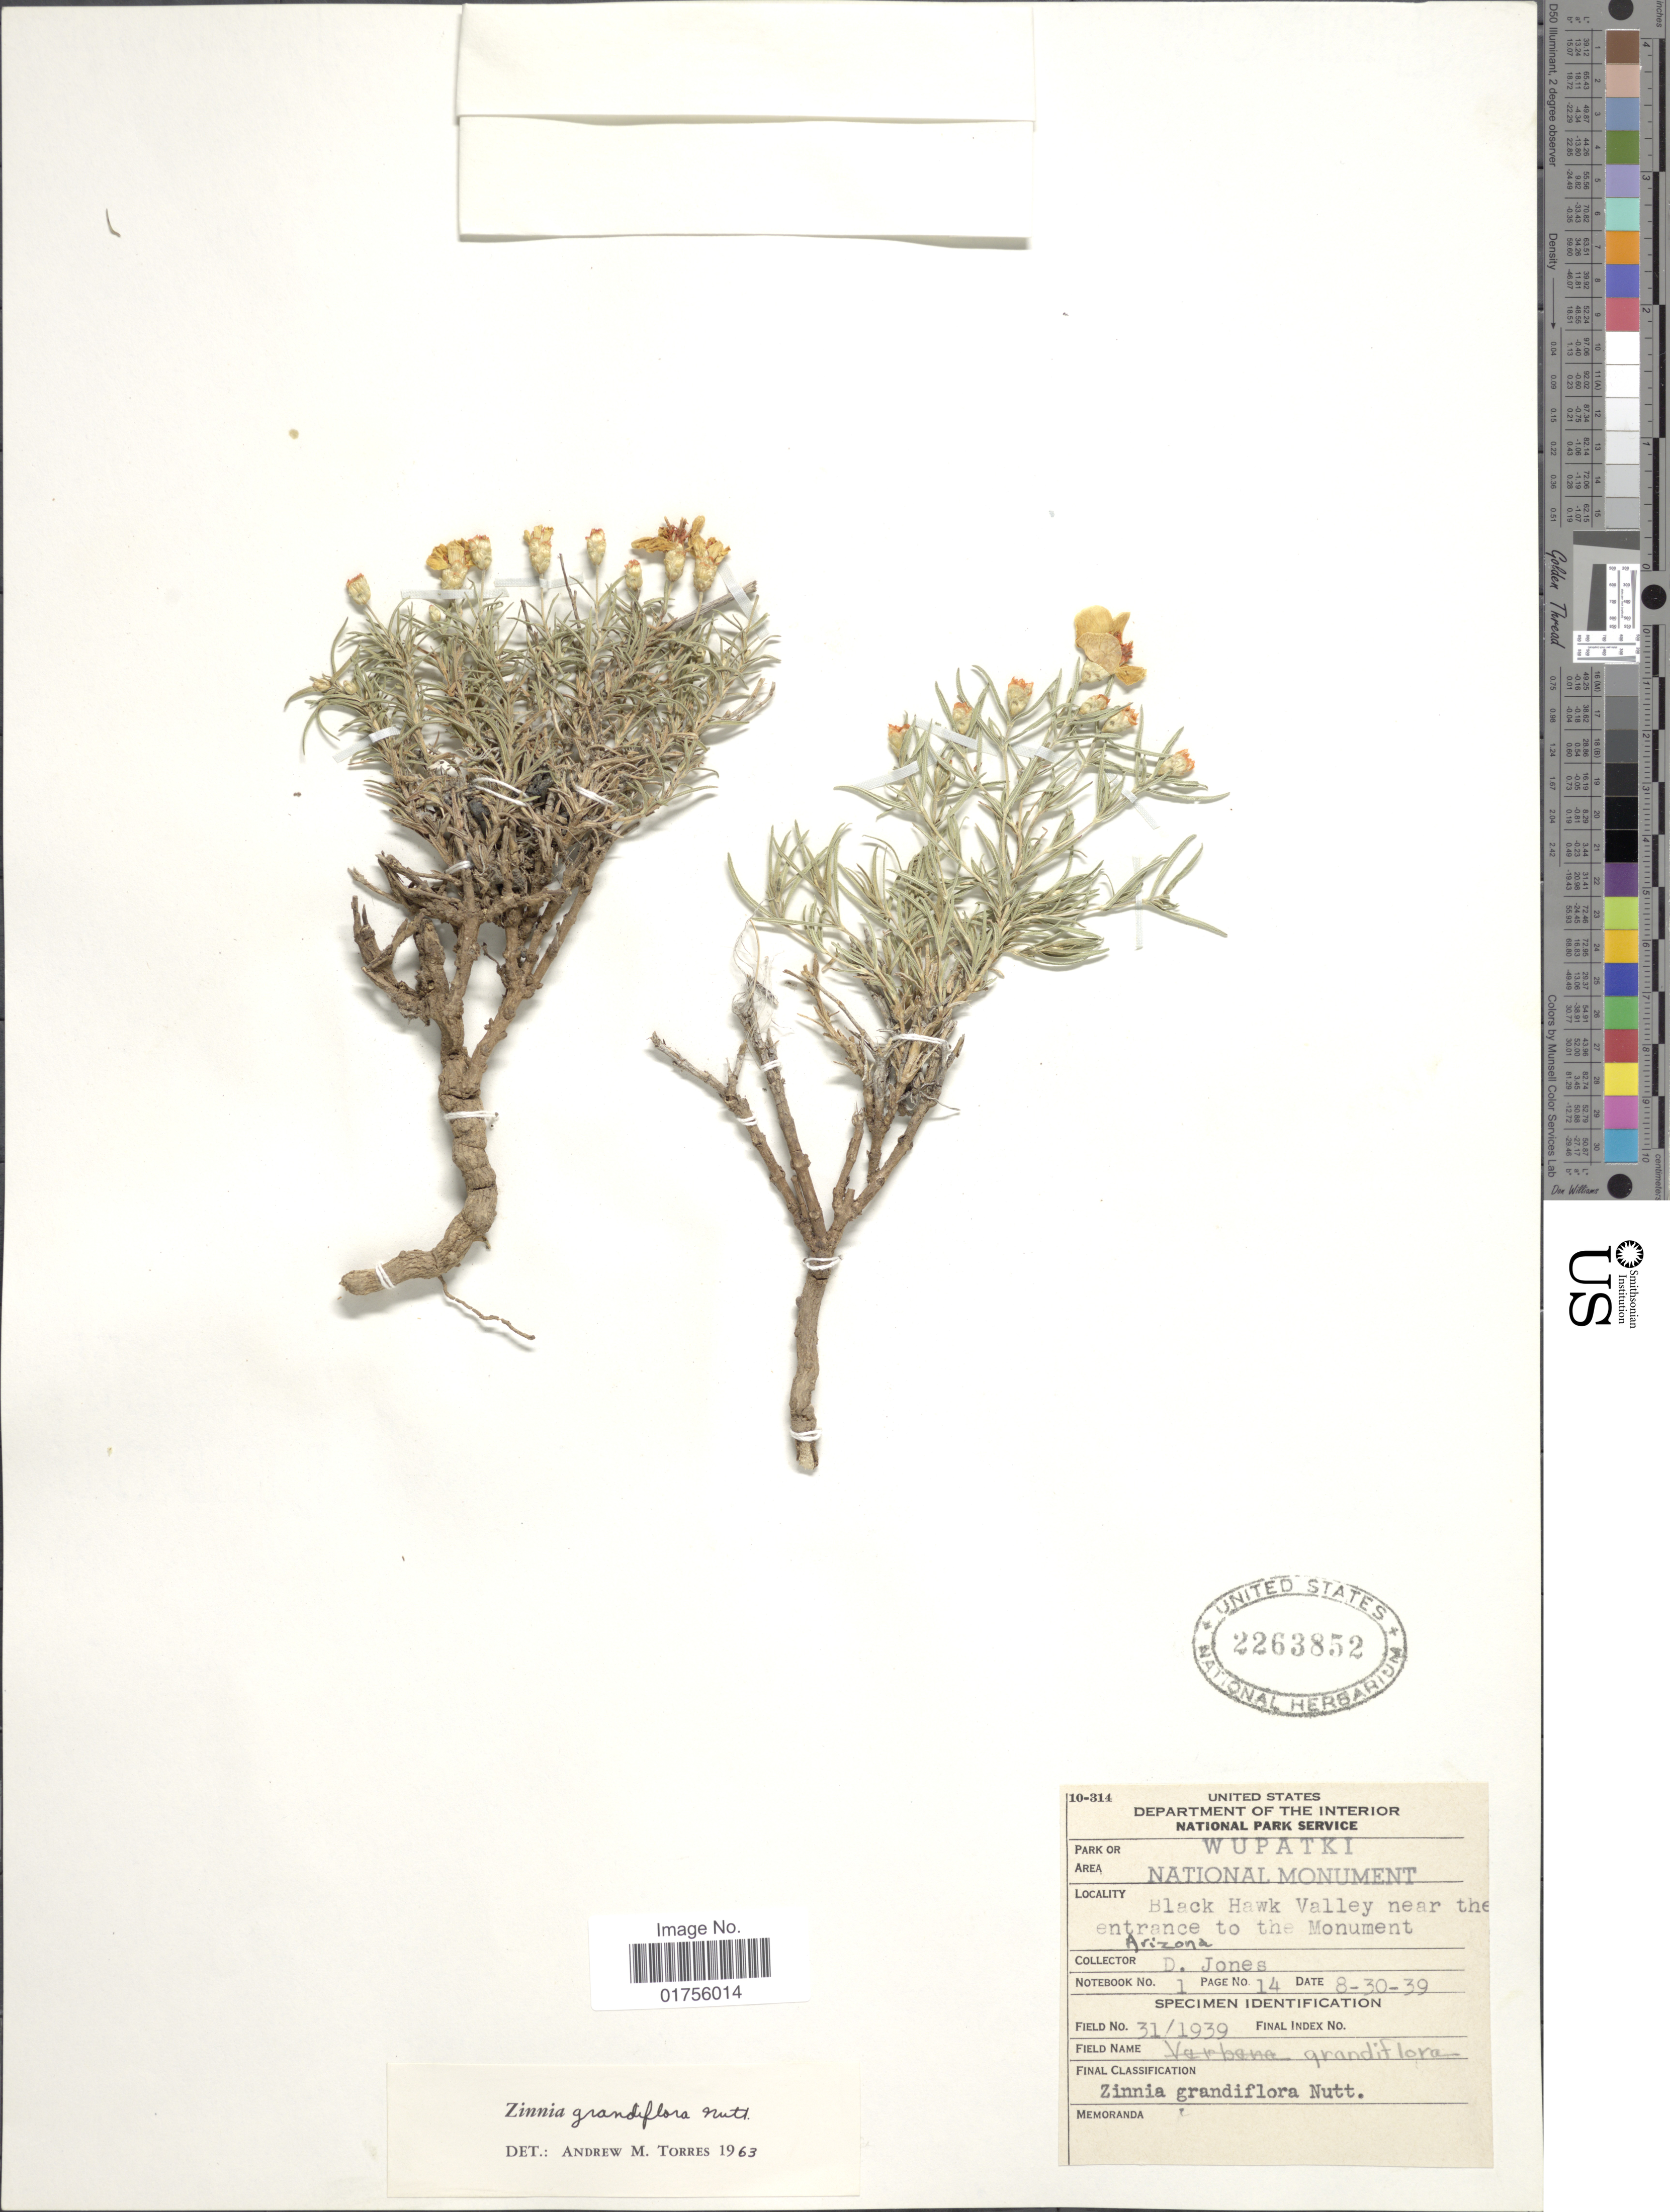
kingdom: Plantae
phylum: Tracheophyta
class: Magnoliopsida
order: Asterales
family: Asteraceae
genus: Zinnia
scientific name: Zinnia grandiflora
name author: Nutt.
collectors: D. Jones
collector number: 31-1939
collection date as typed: Transcribed d/m/y: 30/8/39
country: United States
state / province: Arizona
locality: National Park Service, Wupataki, National Monument, Black Hawk Valley near the entrance to the Monument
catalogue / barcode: US 2263852